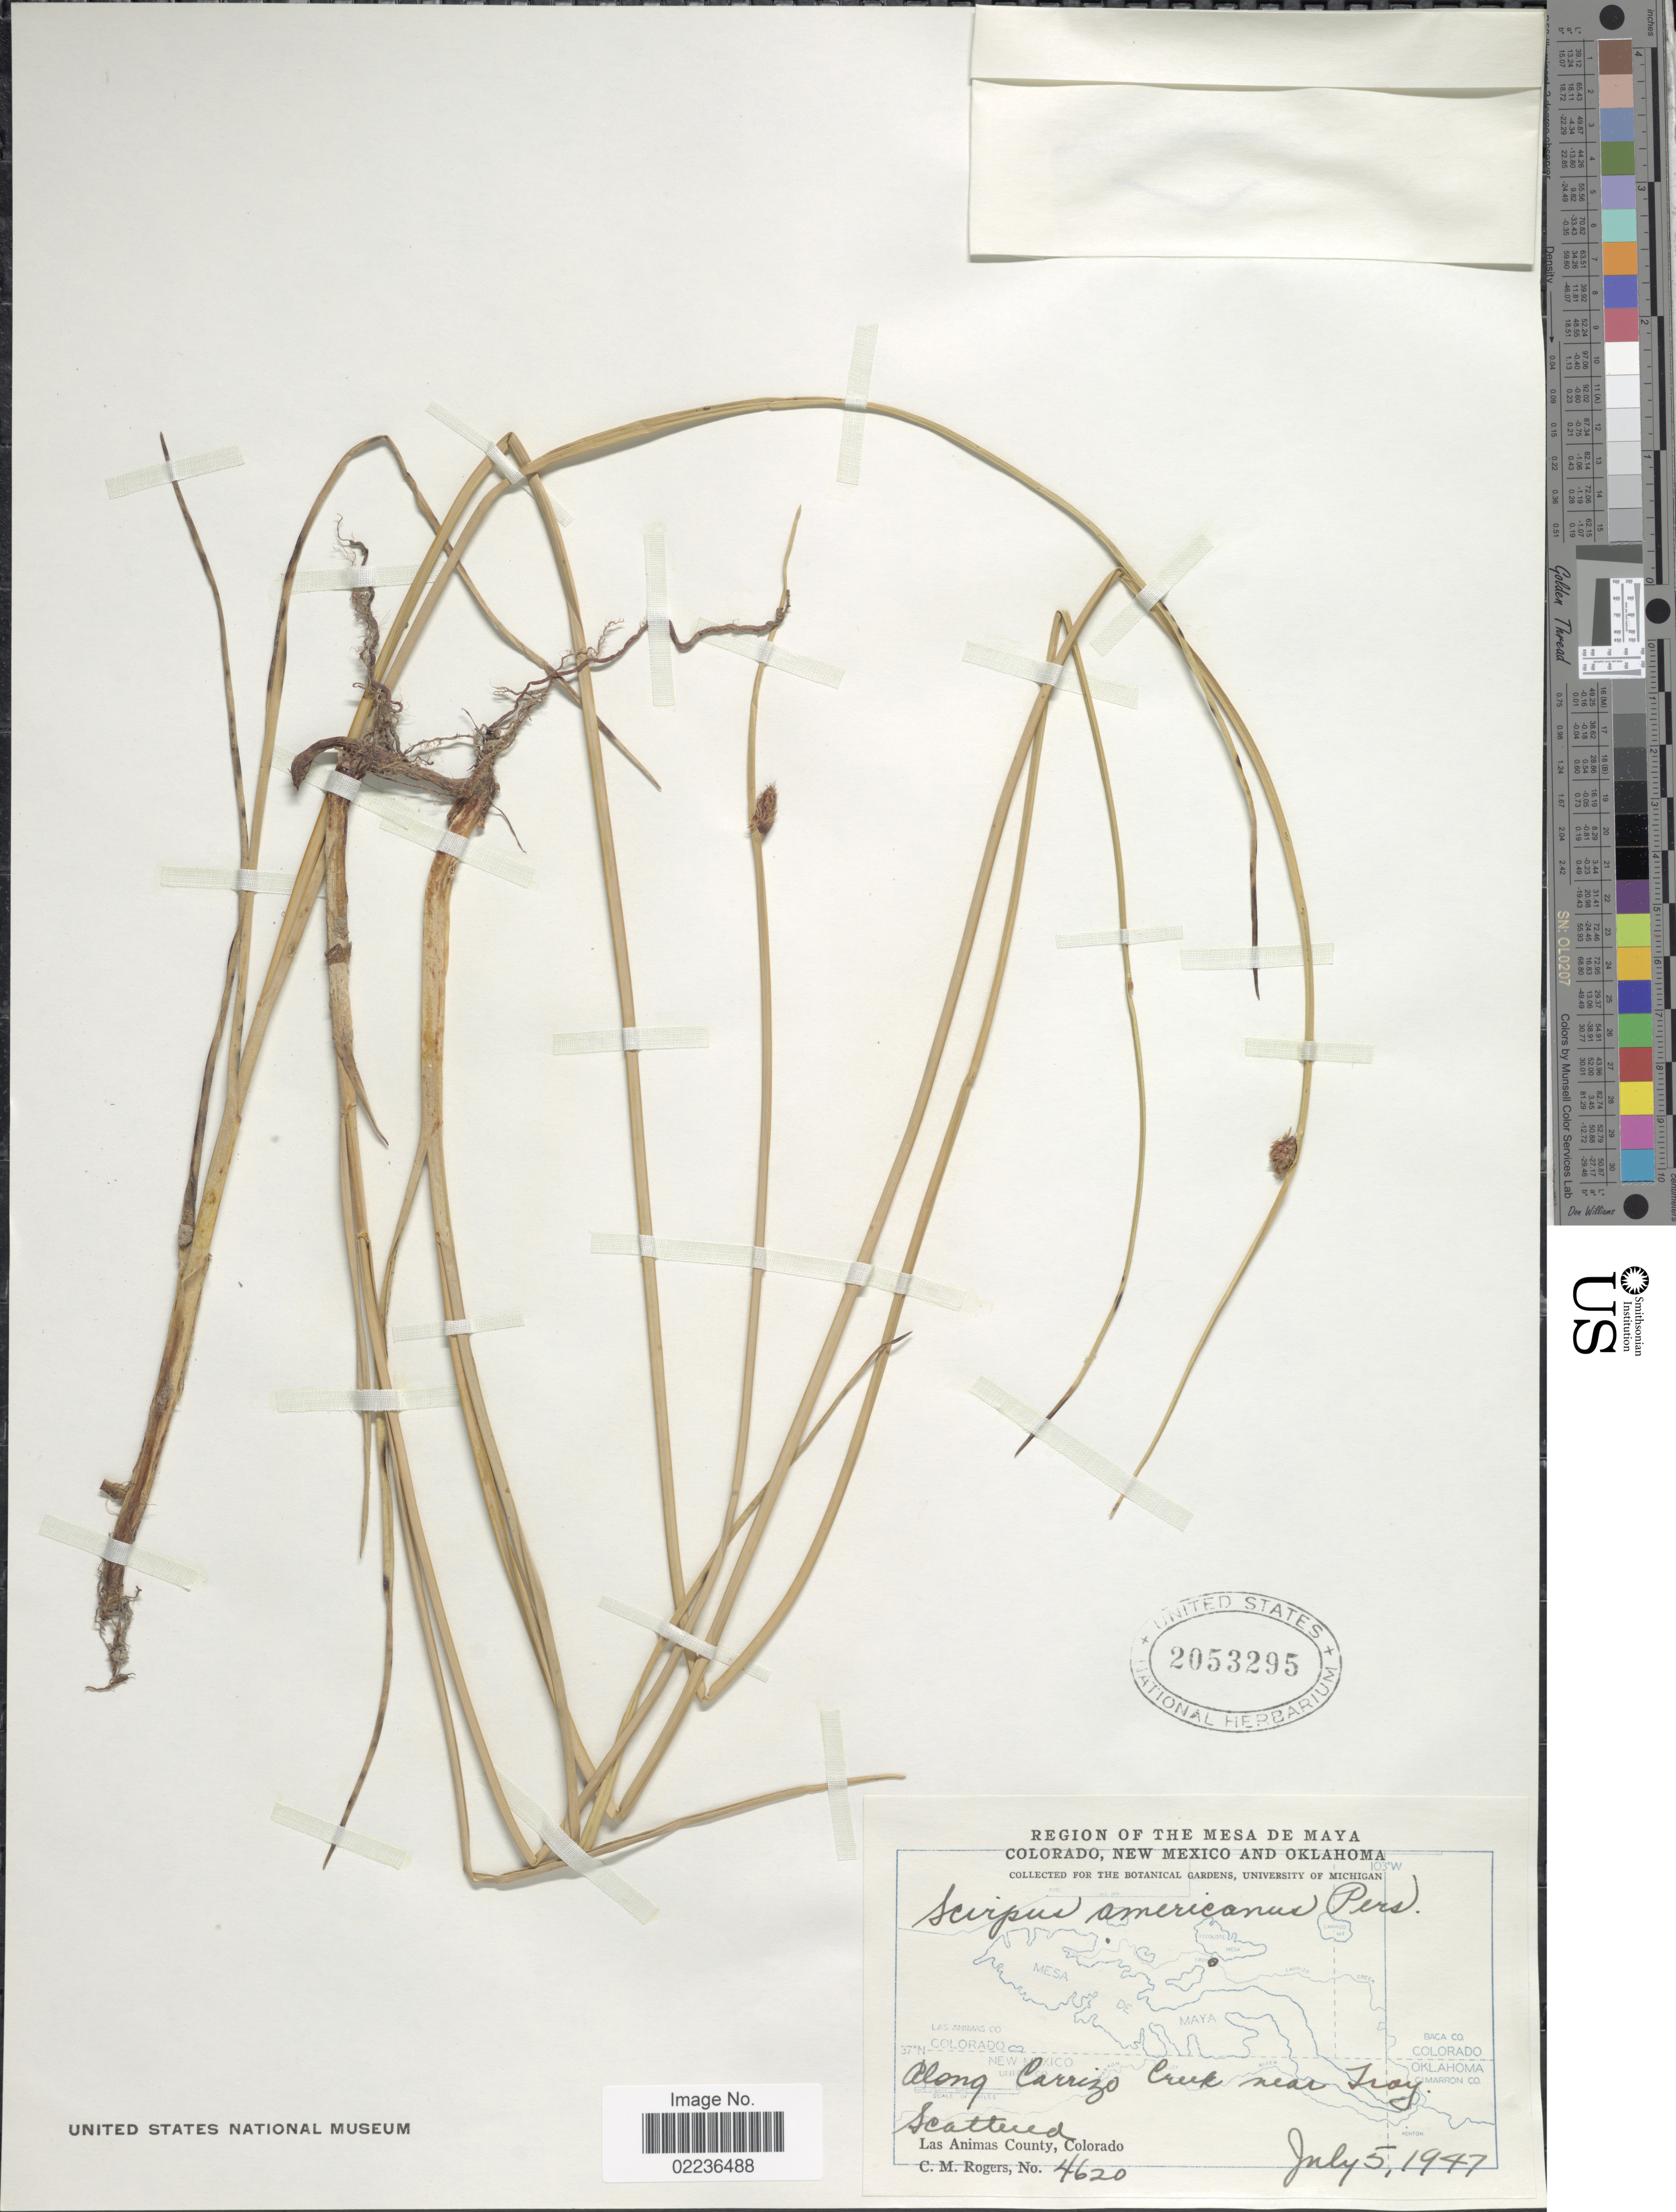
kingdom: Plantae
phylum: Tracheophyta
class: Liliopsida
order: Poales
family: Cyperaceae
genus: Schoenoplectus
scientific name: Schoenoplectus pungens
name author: (Vahl) Palla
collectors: C. M. Rogers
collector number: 4620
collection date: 1947-07-05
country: United States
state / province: Colorado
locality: Region of the Mesa de Maya, along Carrizo Creek near Tray, scattered, Las Animas County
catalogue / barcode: US 2053295